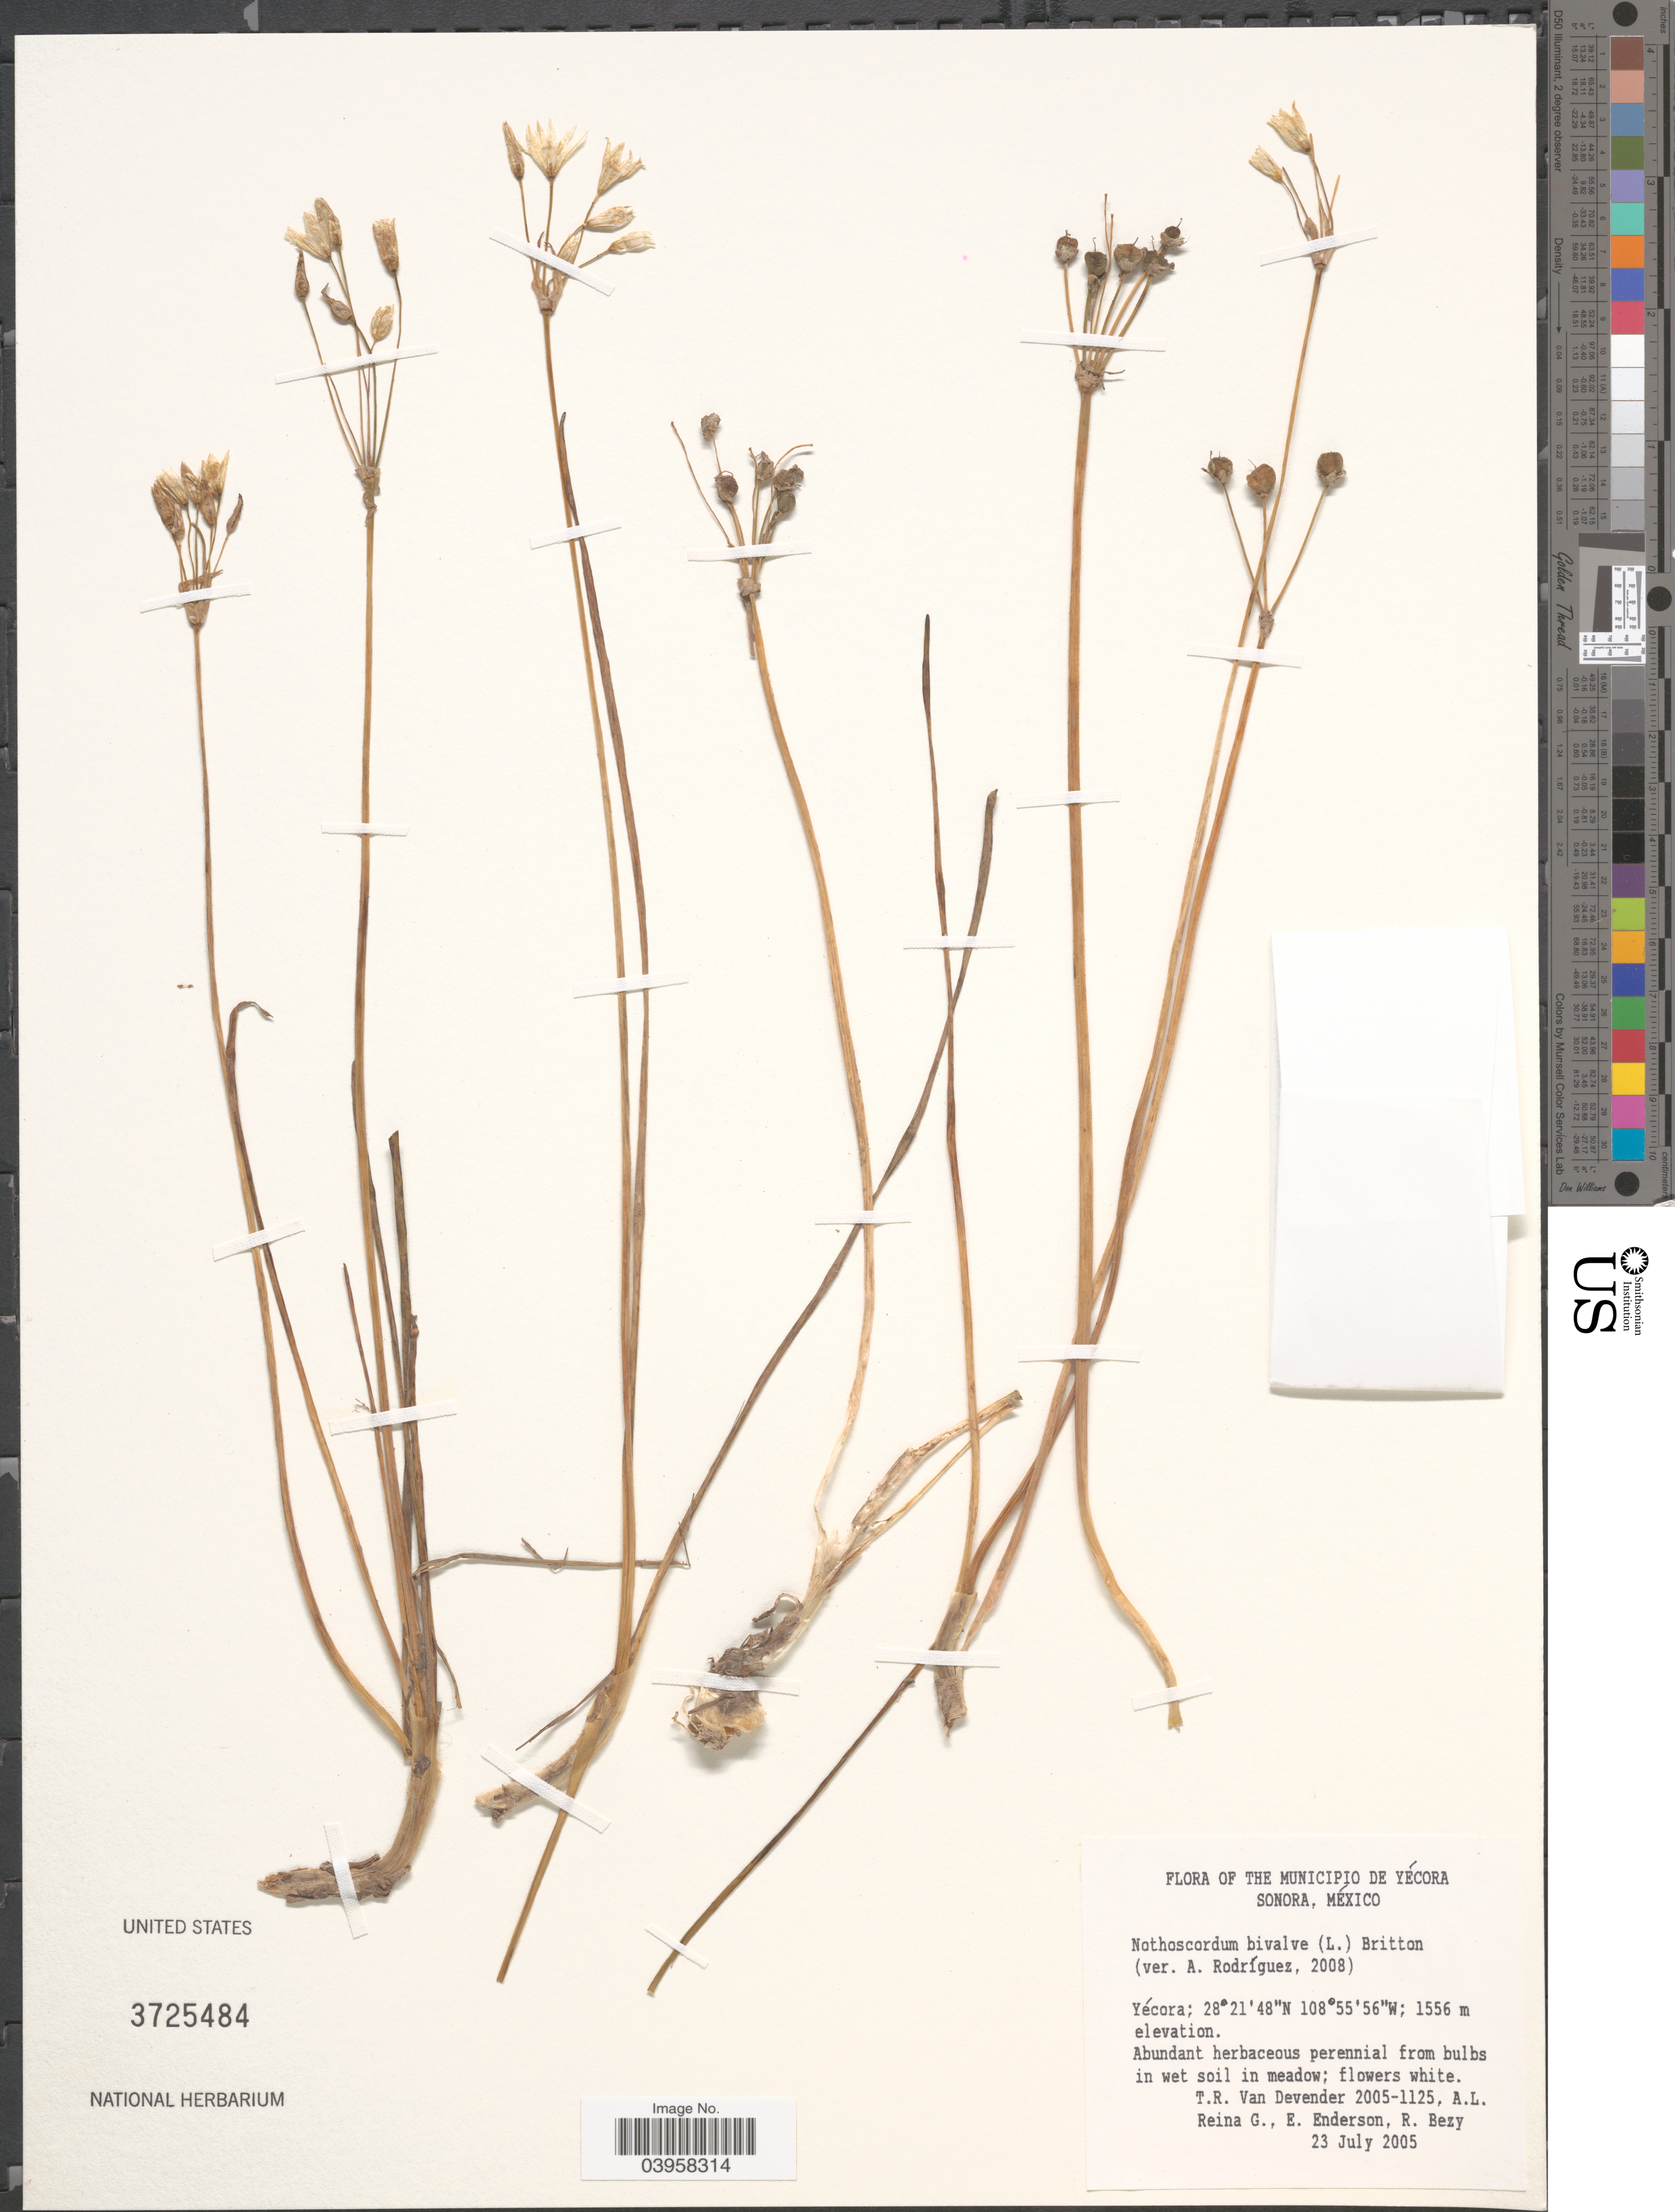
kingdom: Plantae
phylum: Tracheophyta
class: Liliopsida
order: Asparagales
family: Amaryllidaceae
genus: Nothoscordum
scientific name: Nothoscordum bivalve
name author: (L.) Britton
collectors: T. R. Van Devender, A. L. Reina G., E. Enderson & R. Bezy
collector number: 2005-1125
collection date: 2005-07-23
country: Mexico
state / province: Sonora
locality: Municipio de Yécora. Yécora.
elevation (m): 1556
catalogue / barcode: US 3725484